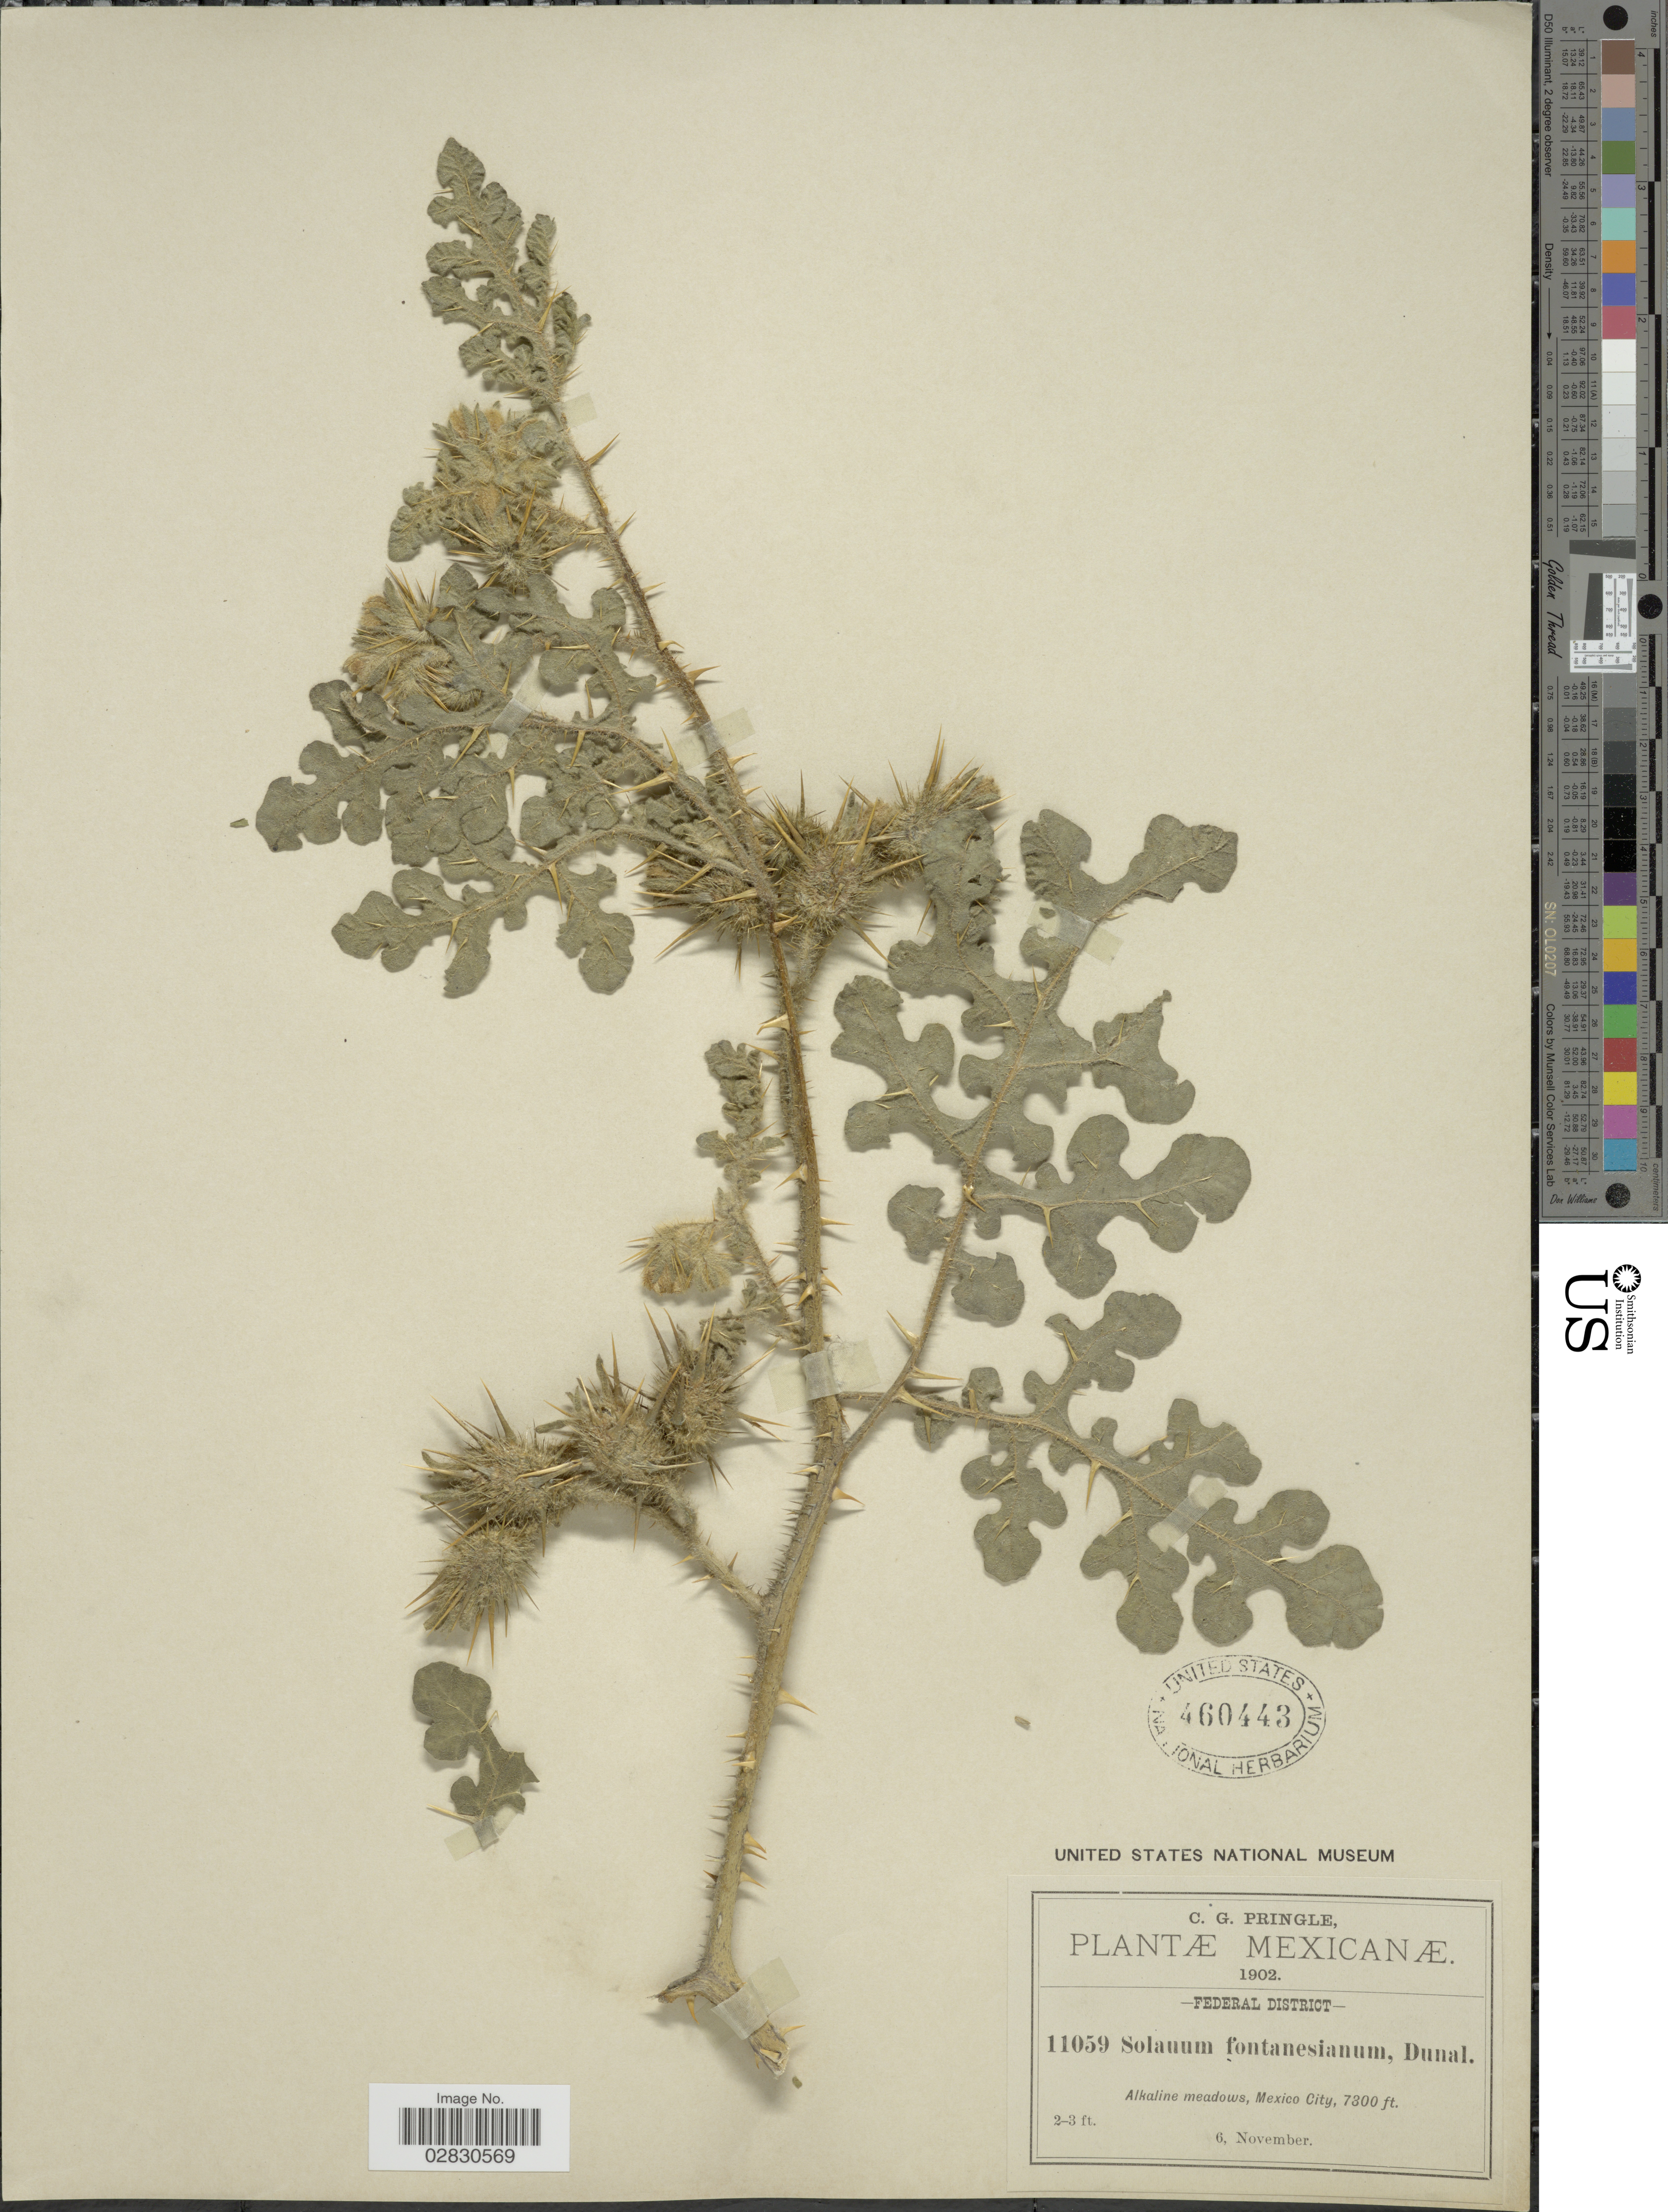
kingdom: Plantae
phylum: Tracheophyta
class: Magnoliopsida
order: Solanales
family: Solanaceae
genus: Solanum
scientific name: Solanum tectum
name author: Pers.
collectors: C. G. Pringle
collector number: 11059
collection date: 1902-11-06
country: Mexico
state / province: Distrito Federal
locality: Federal District. Alkaline meadows, Mexico City.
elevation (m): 2225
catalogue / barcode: US 460443